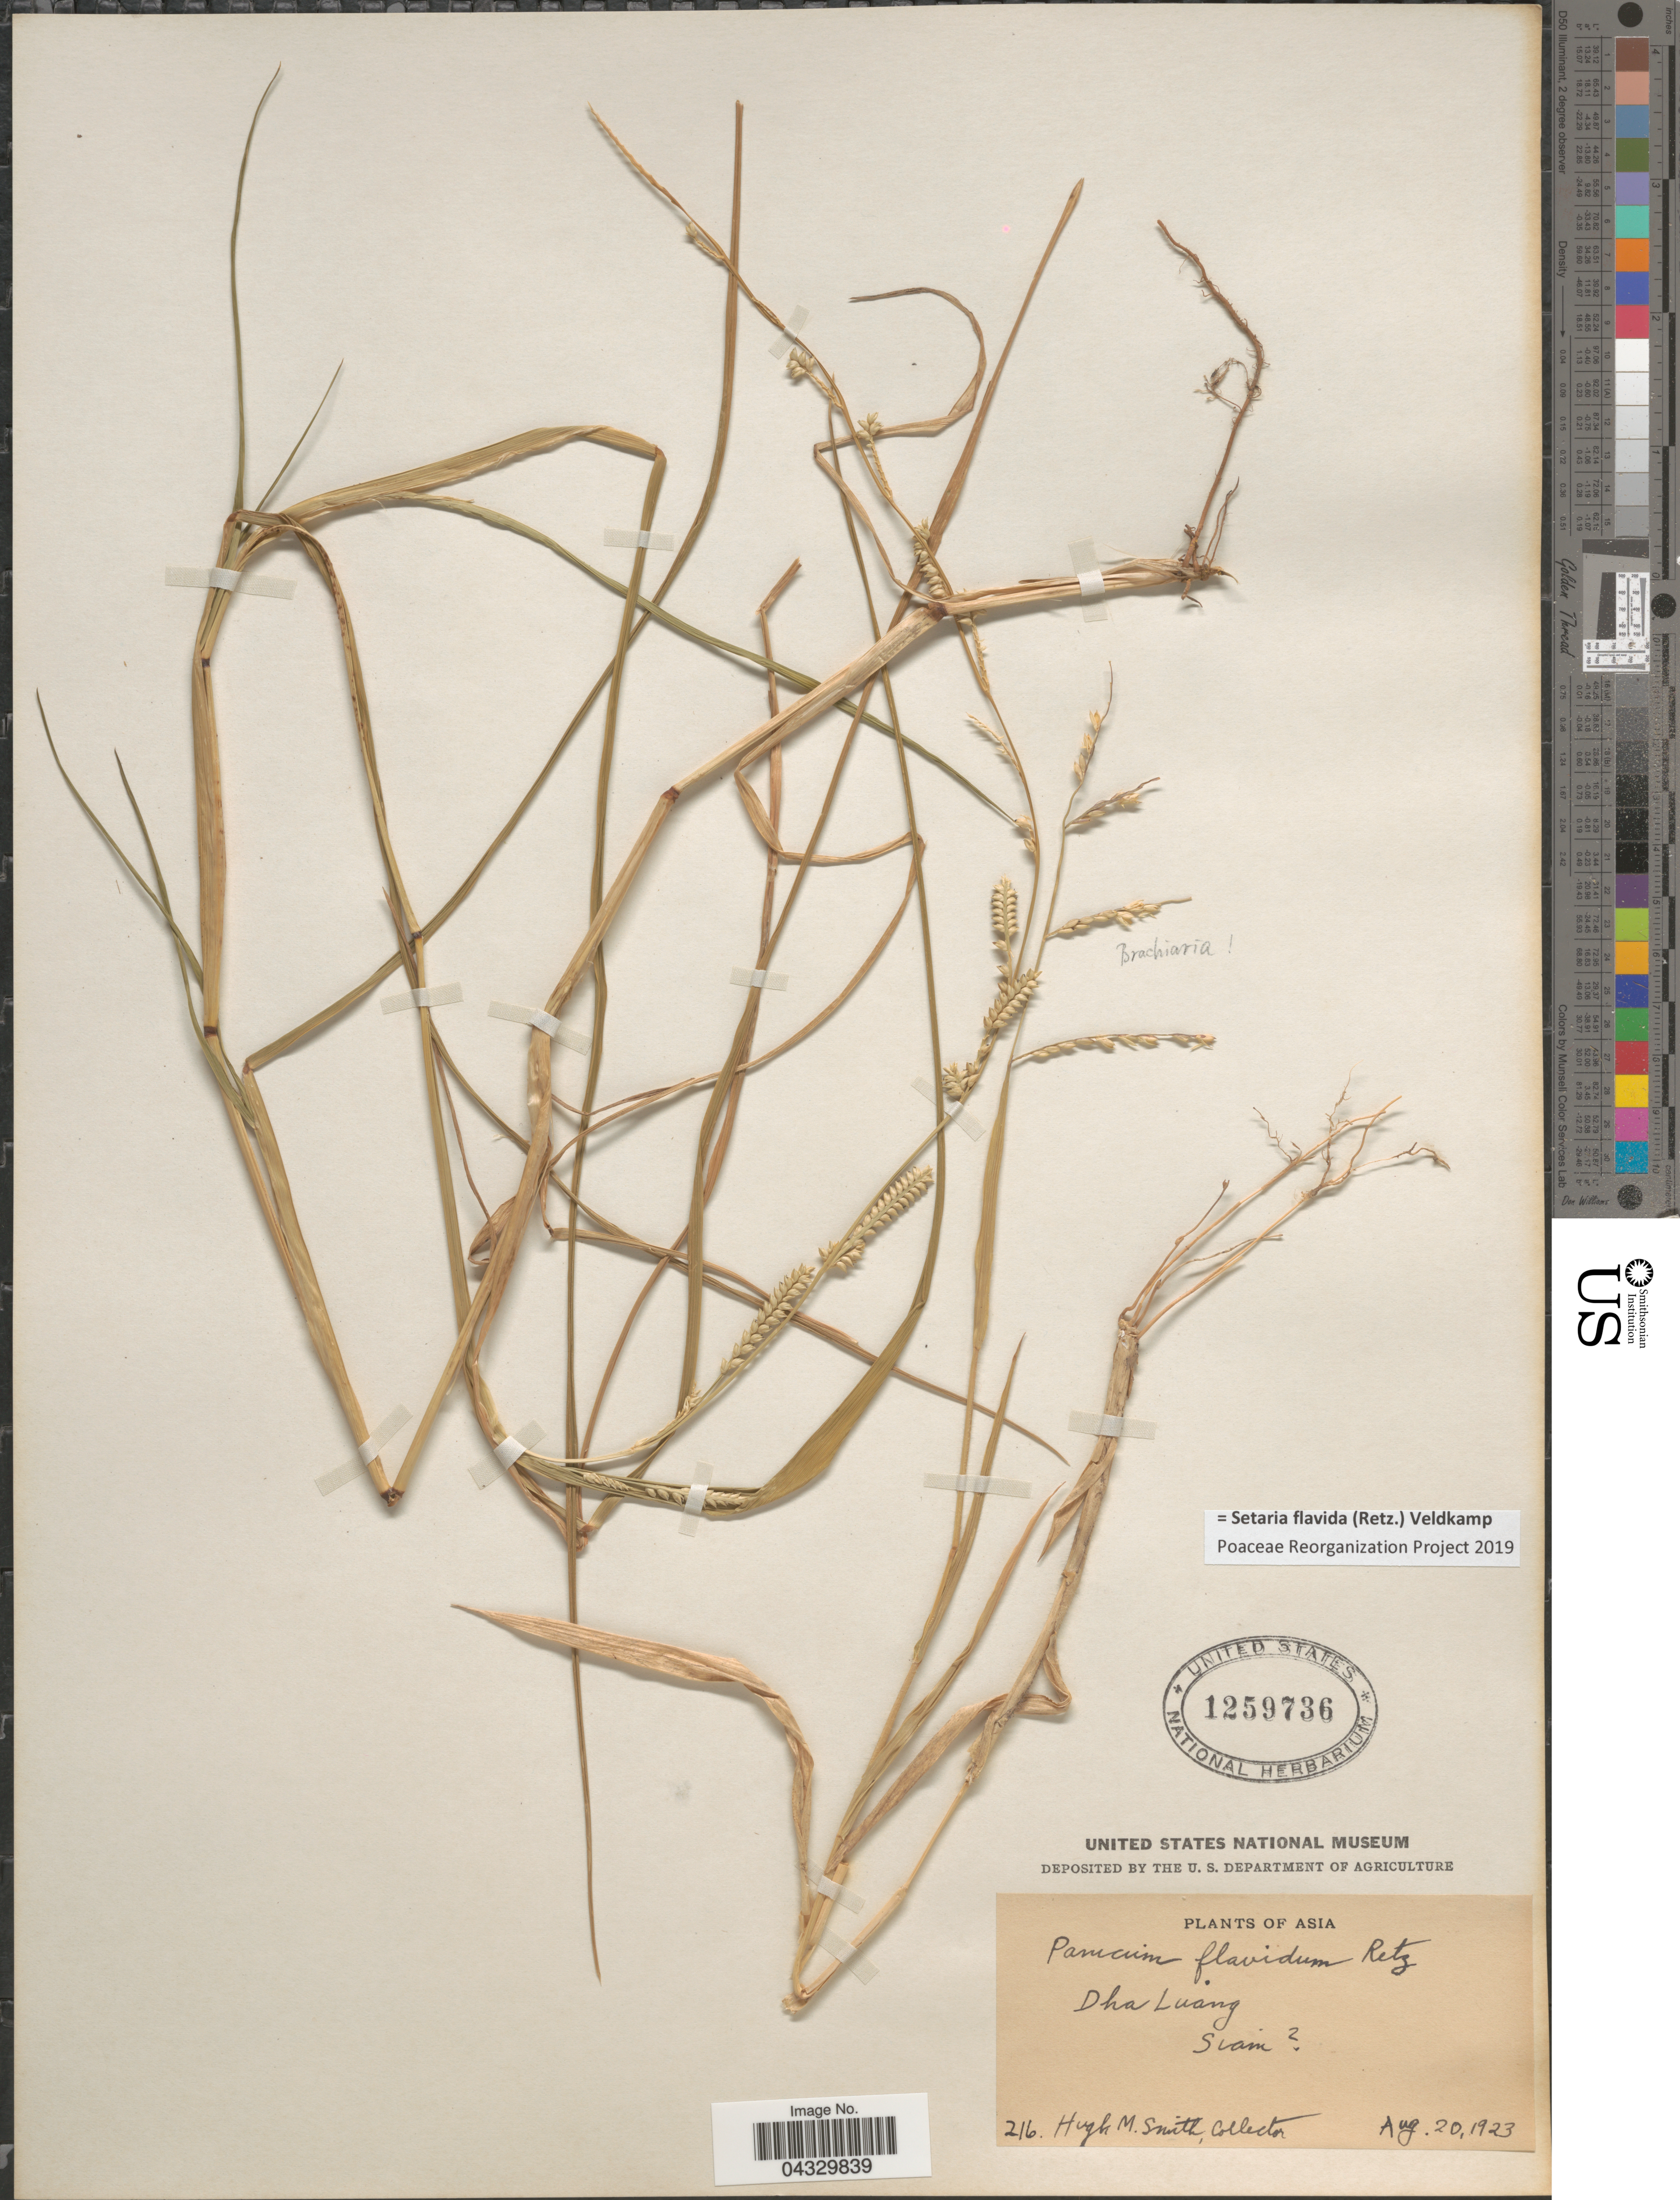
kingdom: Plantae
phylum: Tracheophyta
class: Liliopsida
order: Poales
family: Poaceae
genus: Setaria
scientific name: Setaria flavida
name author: (Retz.) Veldkamp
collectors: H. M. Smith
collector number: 216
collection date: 1923-08-20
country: Thailand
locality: Dha Luang. Siam.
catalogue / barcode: US 1259736